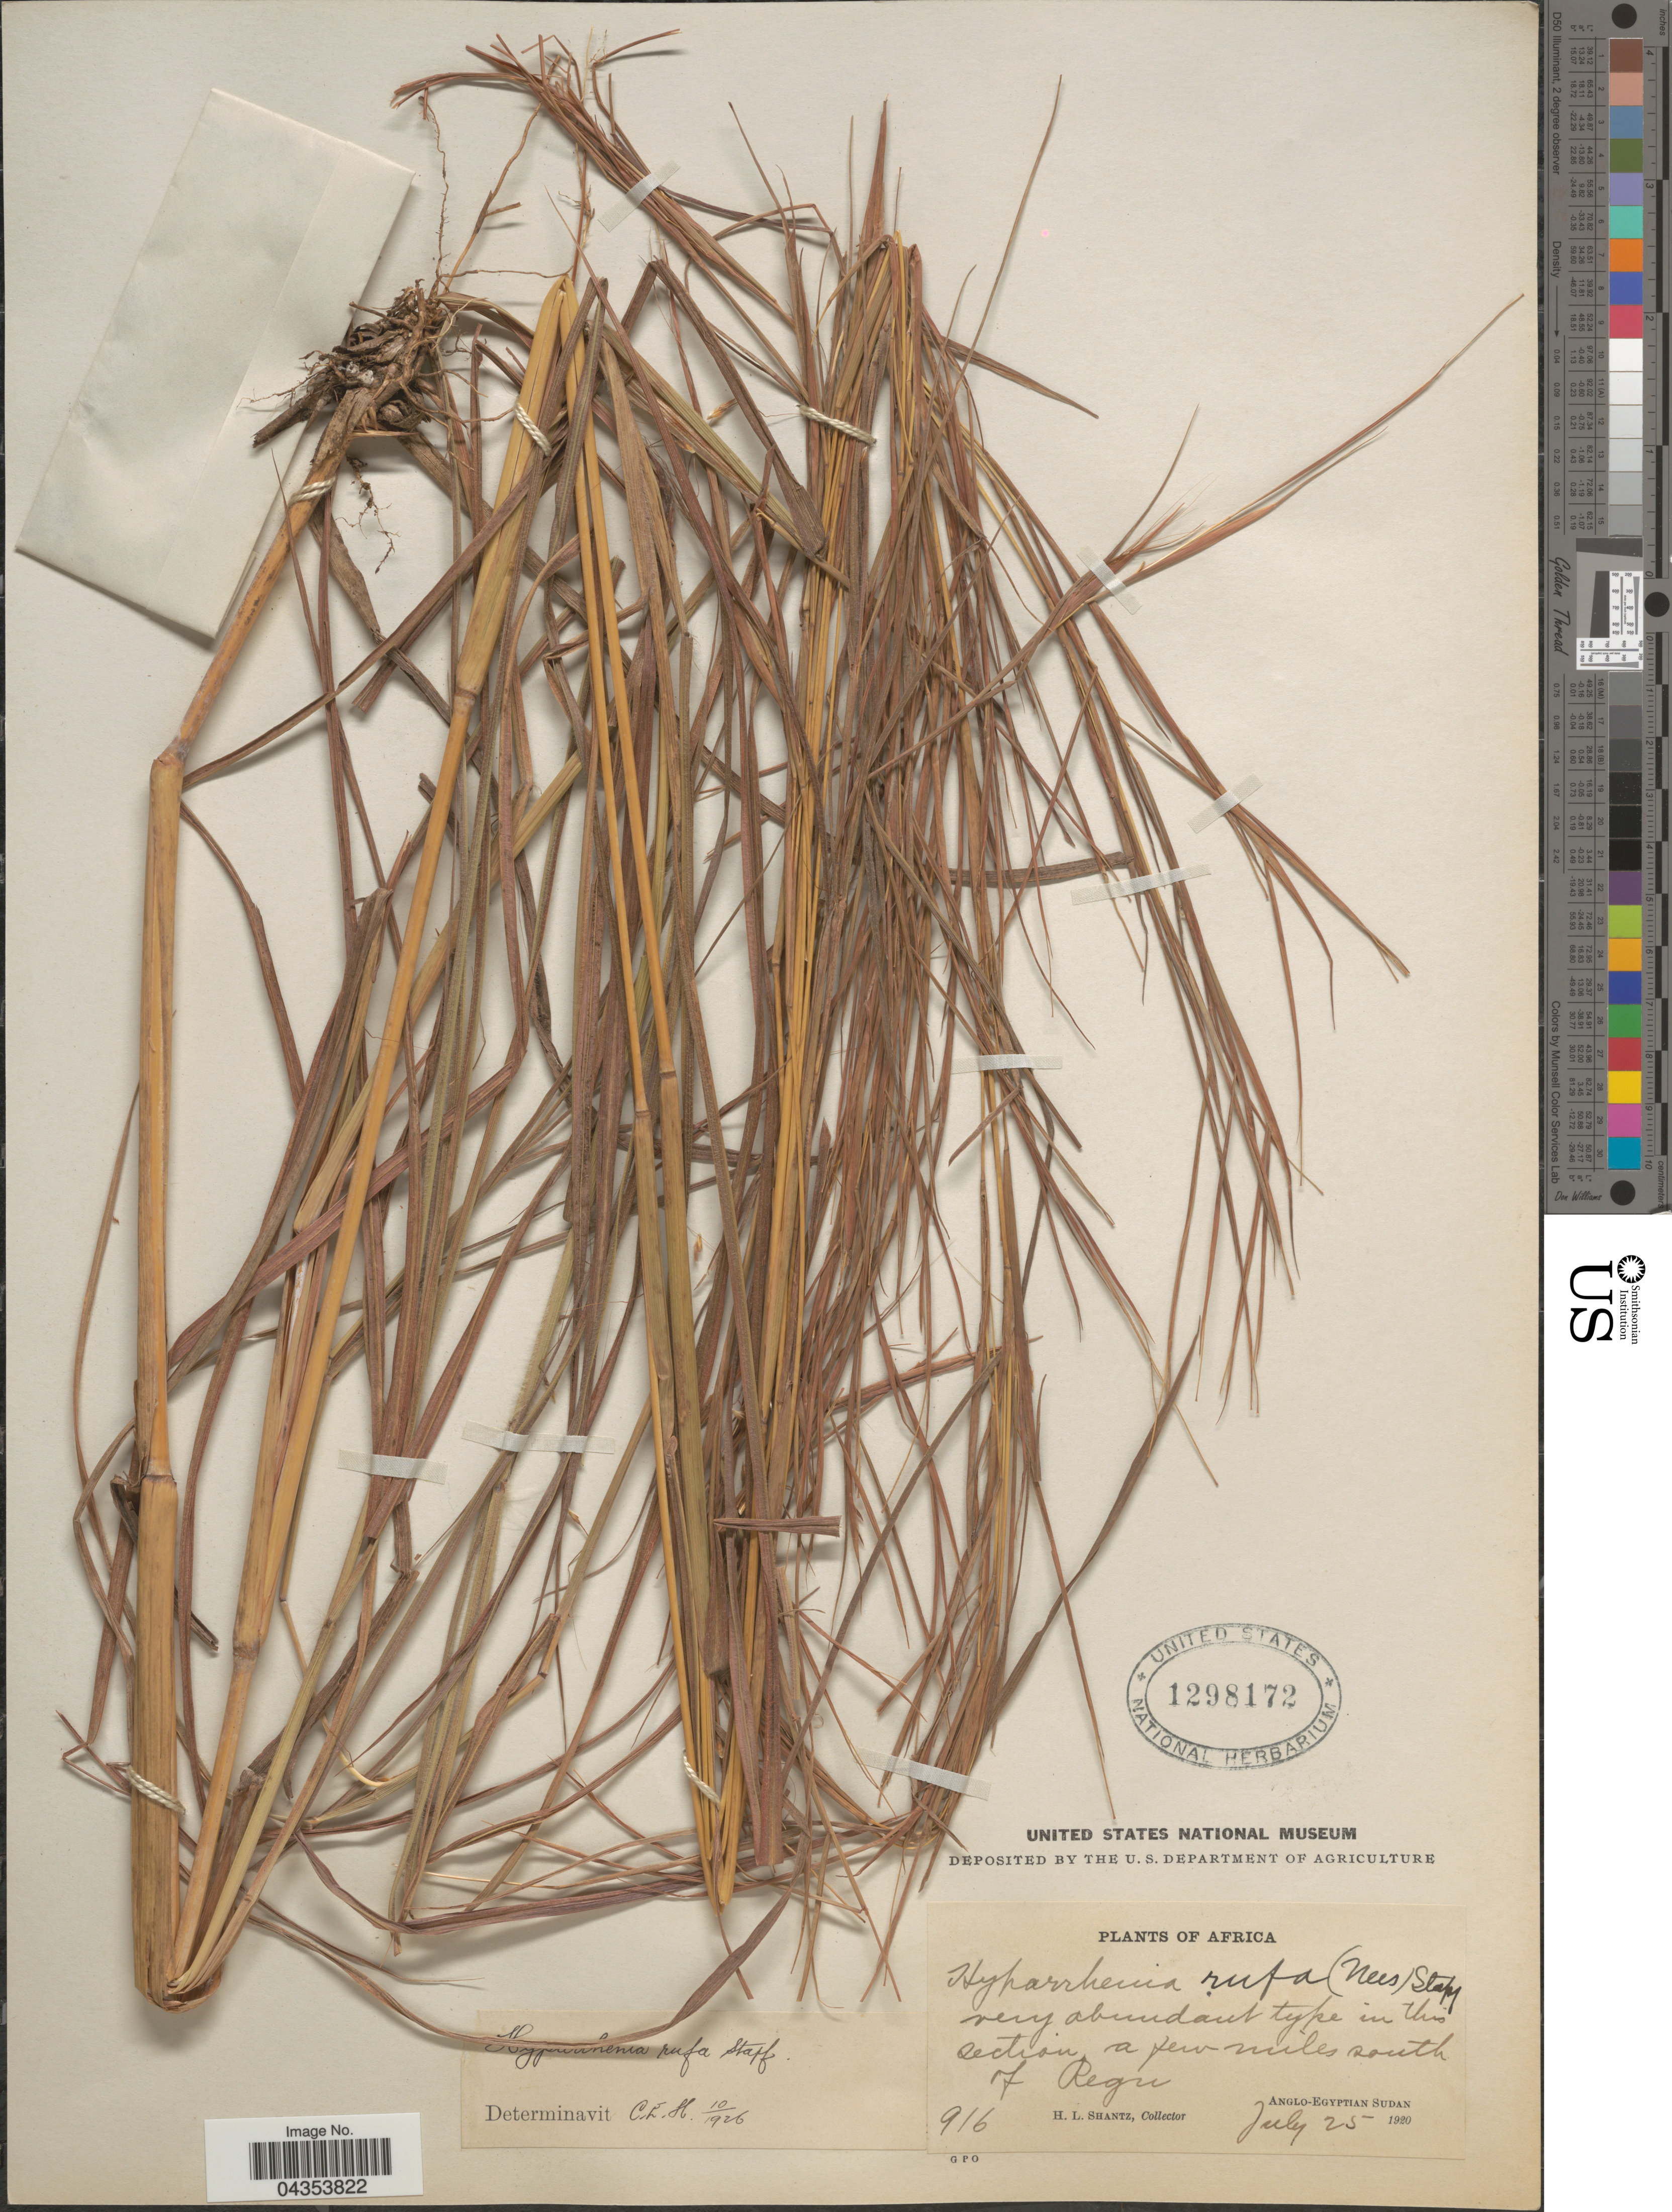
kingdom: Plantae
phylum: Tracheophyta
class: Liliopsida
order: Poales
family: Poaceae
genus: Hyparrhenia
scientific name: Hyparrhenia rufa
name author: (Nees) Stapf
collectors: H. Shantz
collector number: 916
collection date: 1920-07-25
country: South Sudan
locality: Africa. A few miles south of Regu. Anglo-Egyptian Sudan.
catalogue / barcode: US 1298172